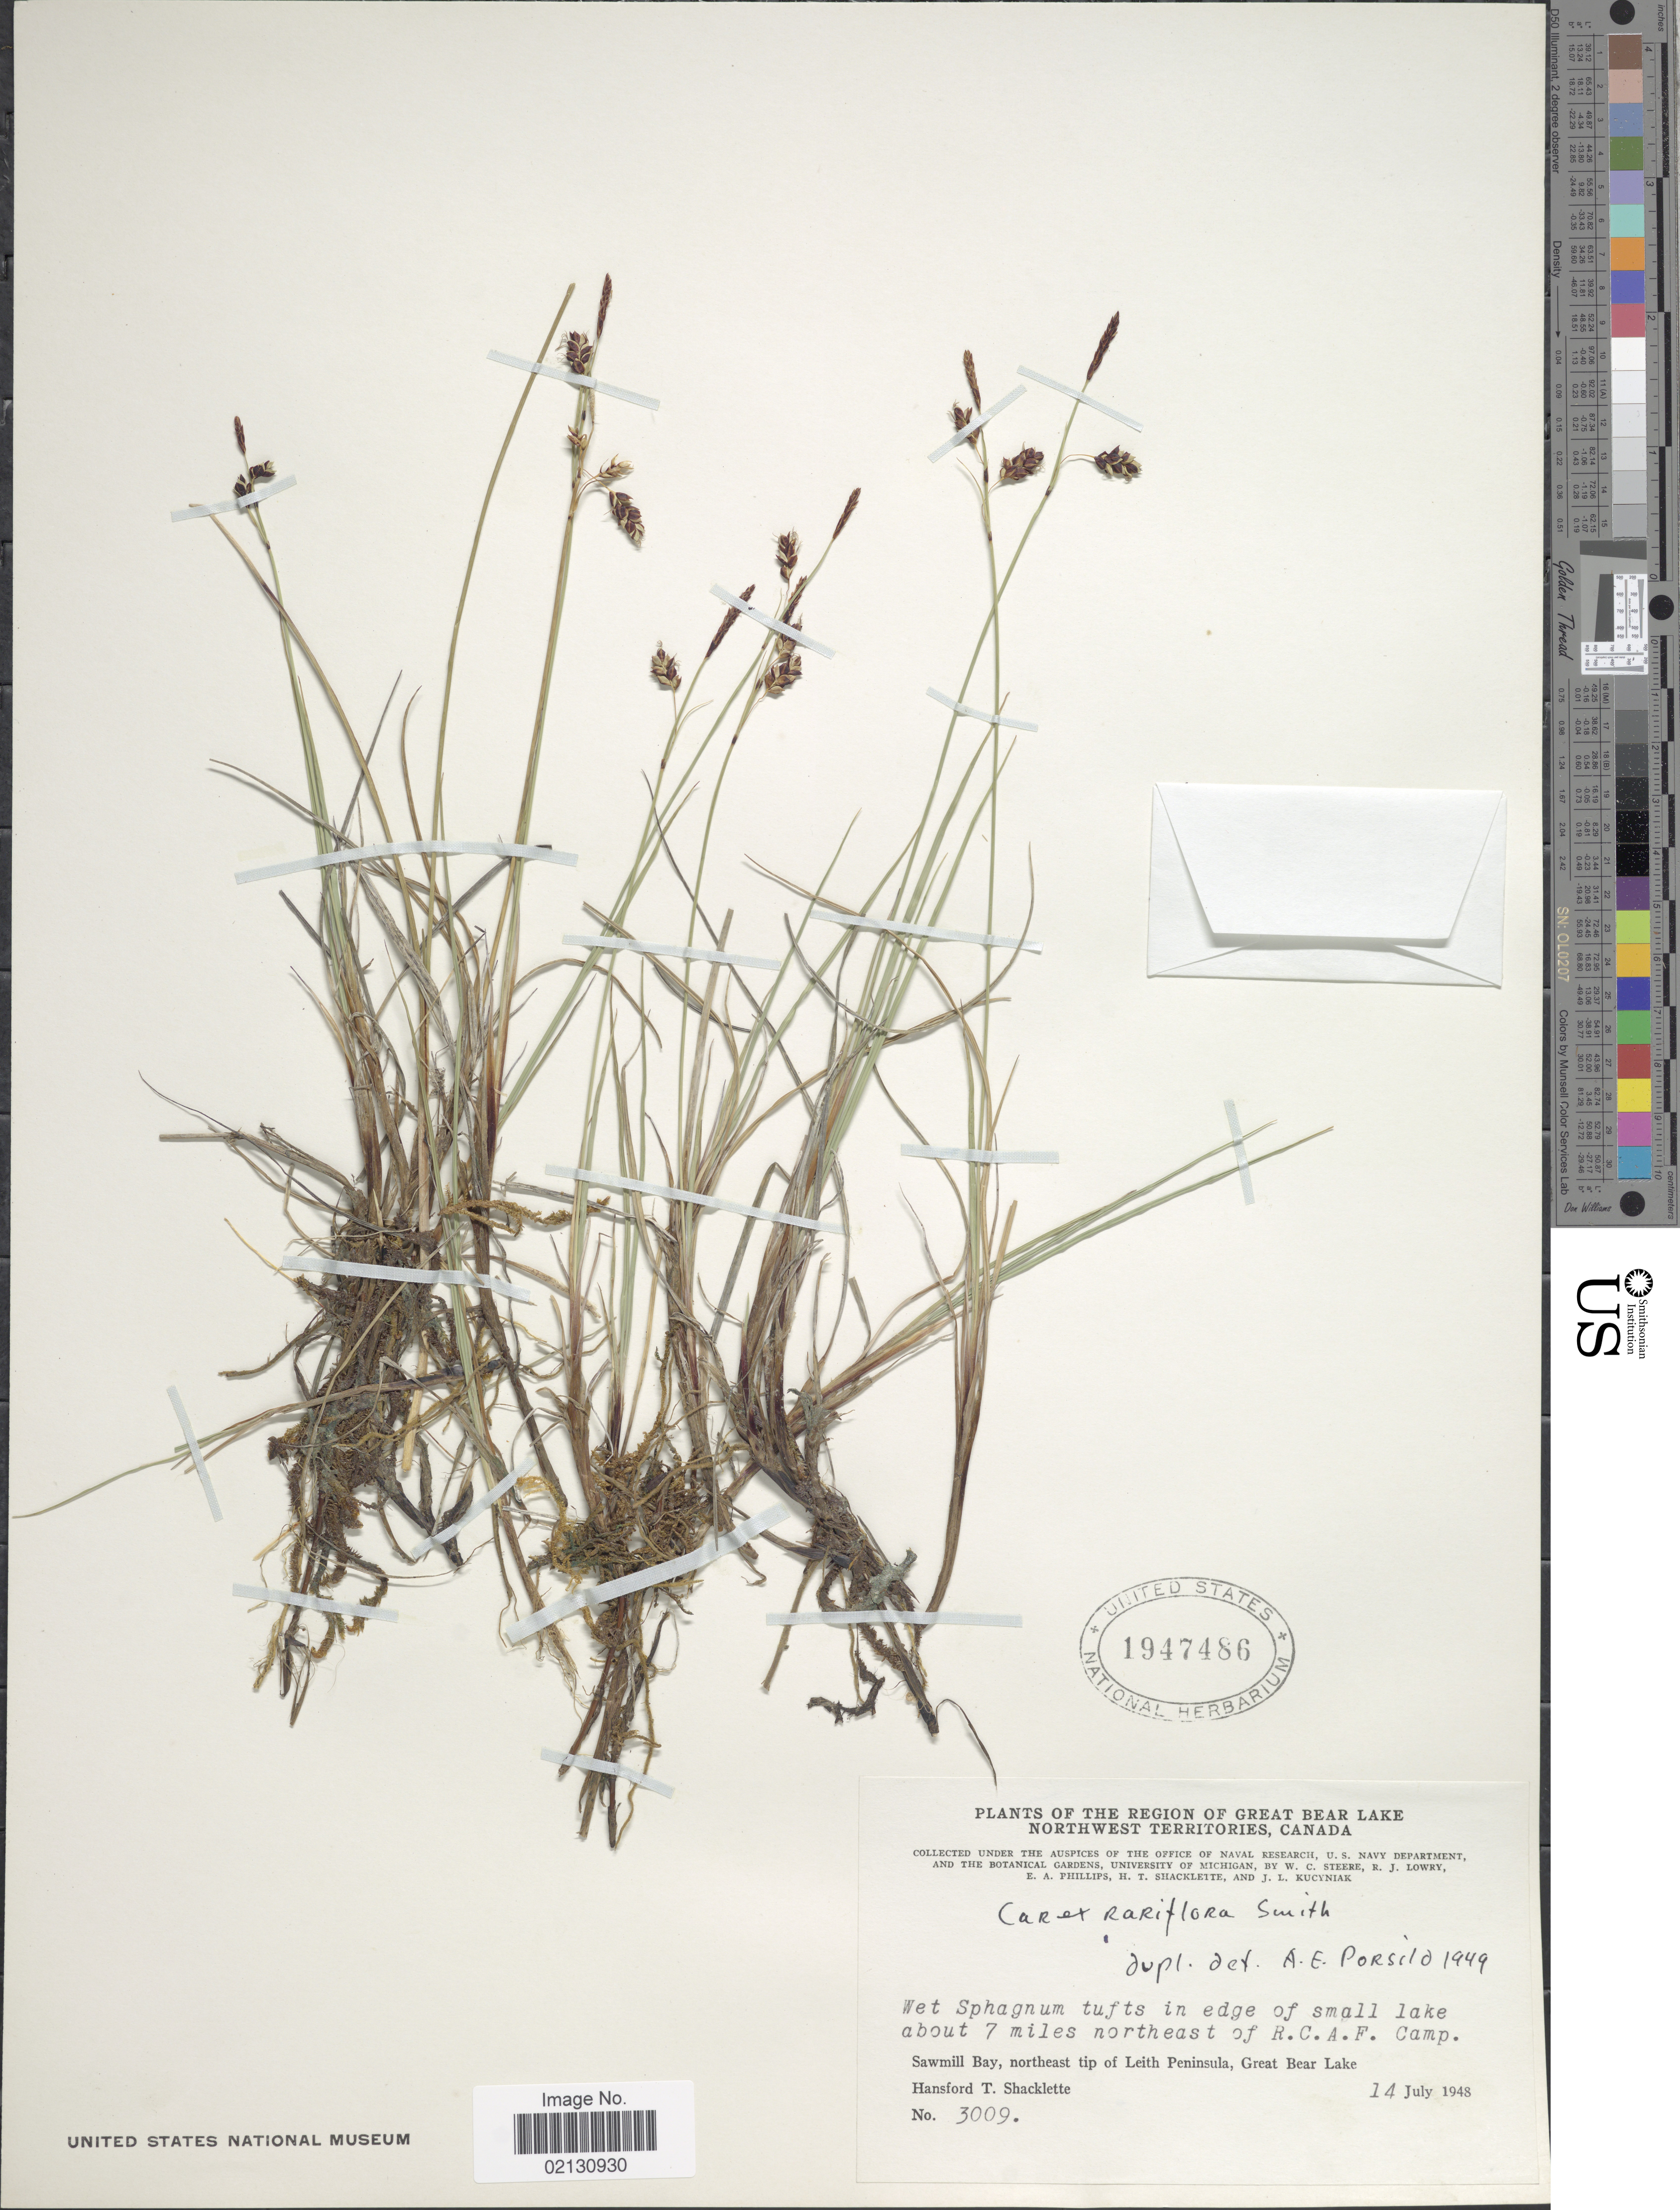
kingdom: Plantae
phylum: Tracheophyta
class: Liliopsida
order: Poales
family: Cyperaceae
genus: Carex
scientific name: Carex rariflora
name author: (Wahlenb.) Sm.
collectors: H. Shacklette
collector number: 3009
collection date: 1948-07-14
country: Canada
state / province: Northwest Territories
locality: Region of Great Bear Lake. about 7 miles northeast of R.C.A.F. Camp. Sawmill Bay, northeast tip of Leith Peninsula, Great Bear Lake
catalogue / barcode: US 1947486